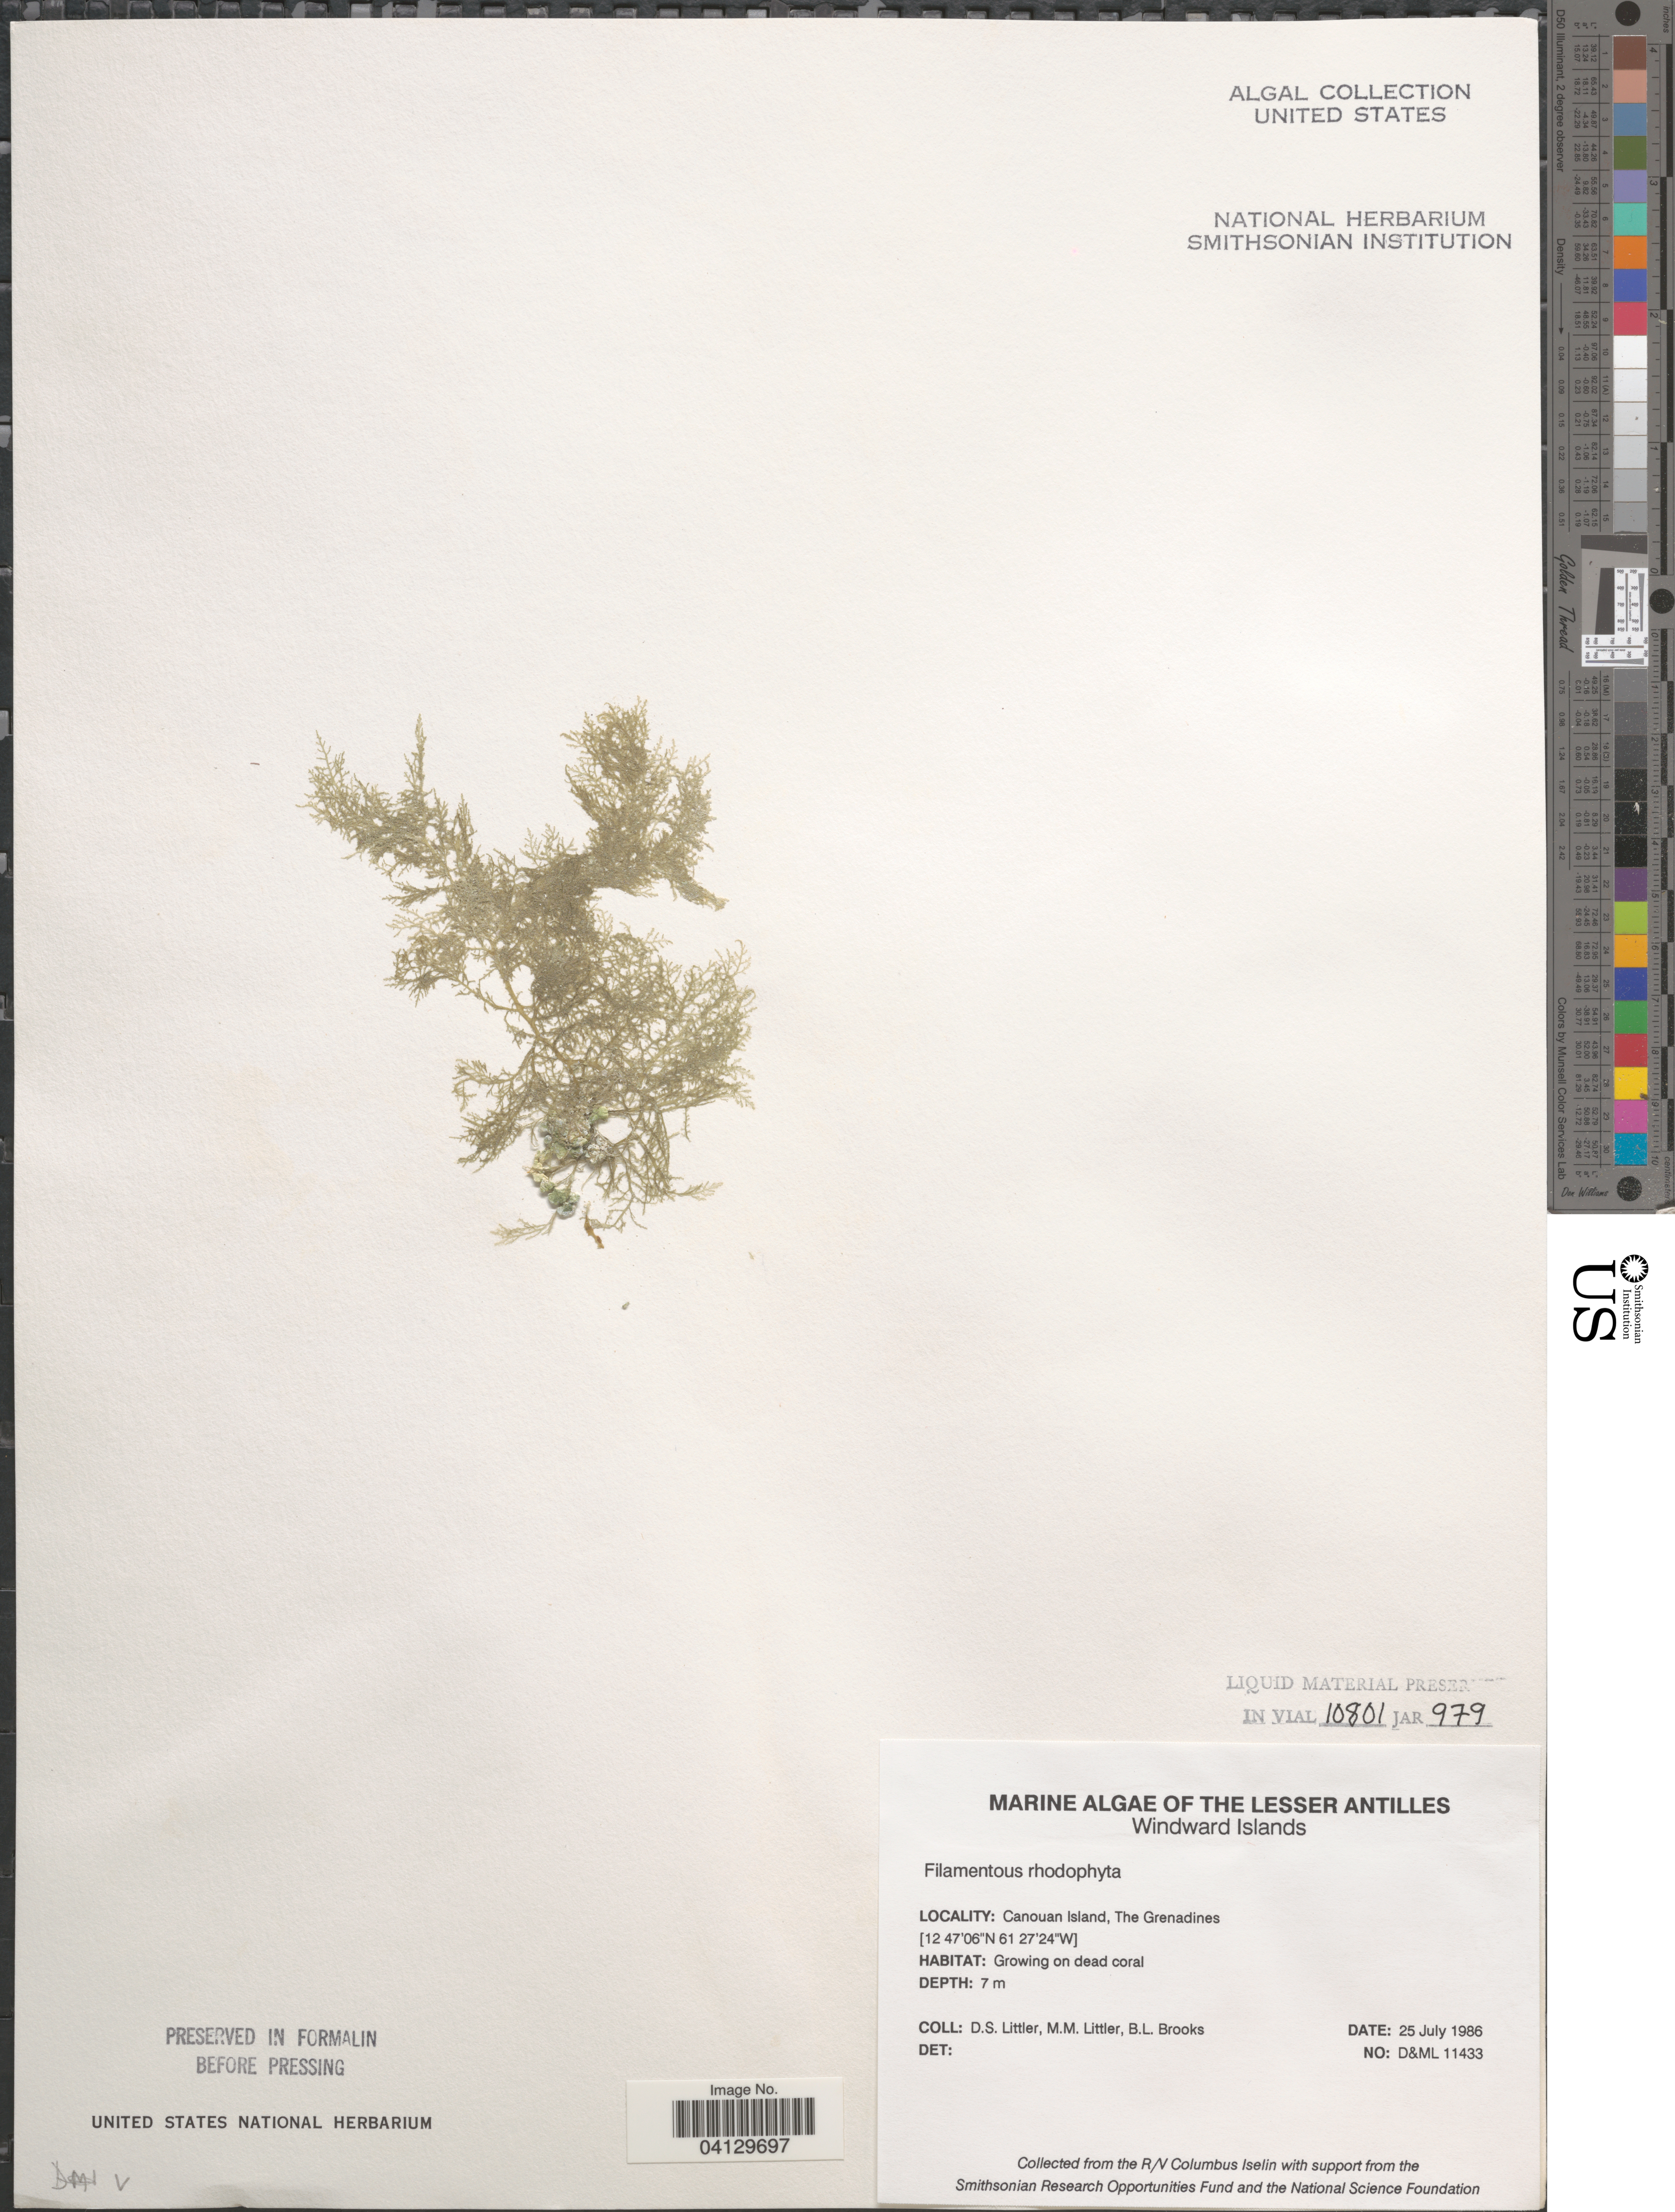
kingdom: Plantae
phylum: Rhodophyta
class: Florideophyceae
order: Ceramiales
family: Rhodomelaceae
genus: Laurencia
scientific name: Laurencia sp.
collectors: D. S. Littler & B. Brooks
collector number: D&ML11433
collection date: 1986-07-25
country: St. Vincent - Grenadines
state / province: Grenadines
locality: The Lesser Antilles. Windward Islands. Canouan Island, The Grenadines.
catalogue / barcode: US 328739